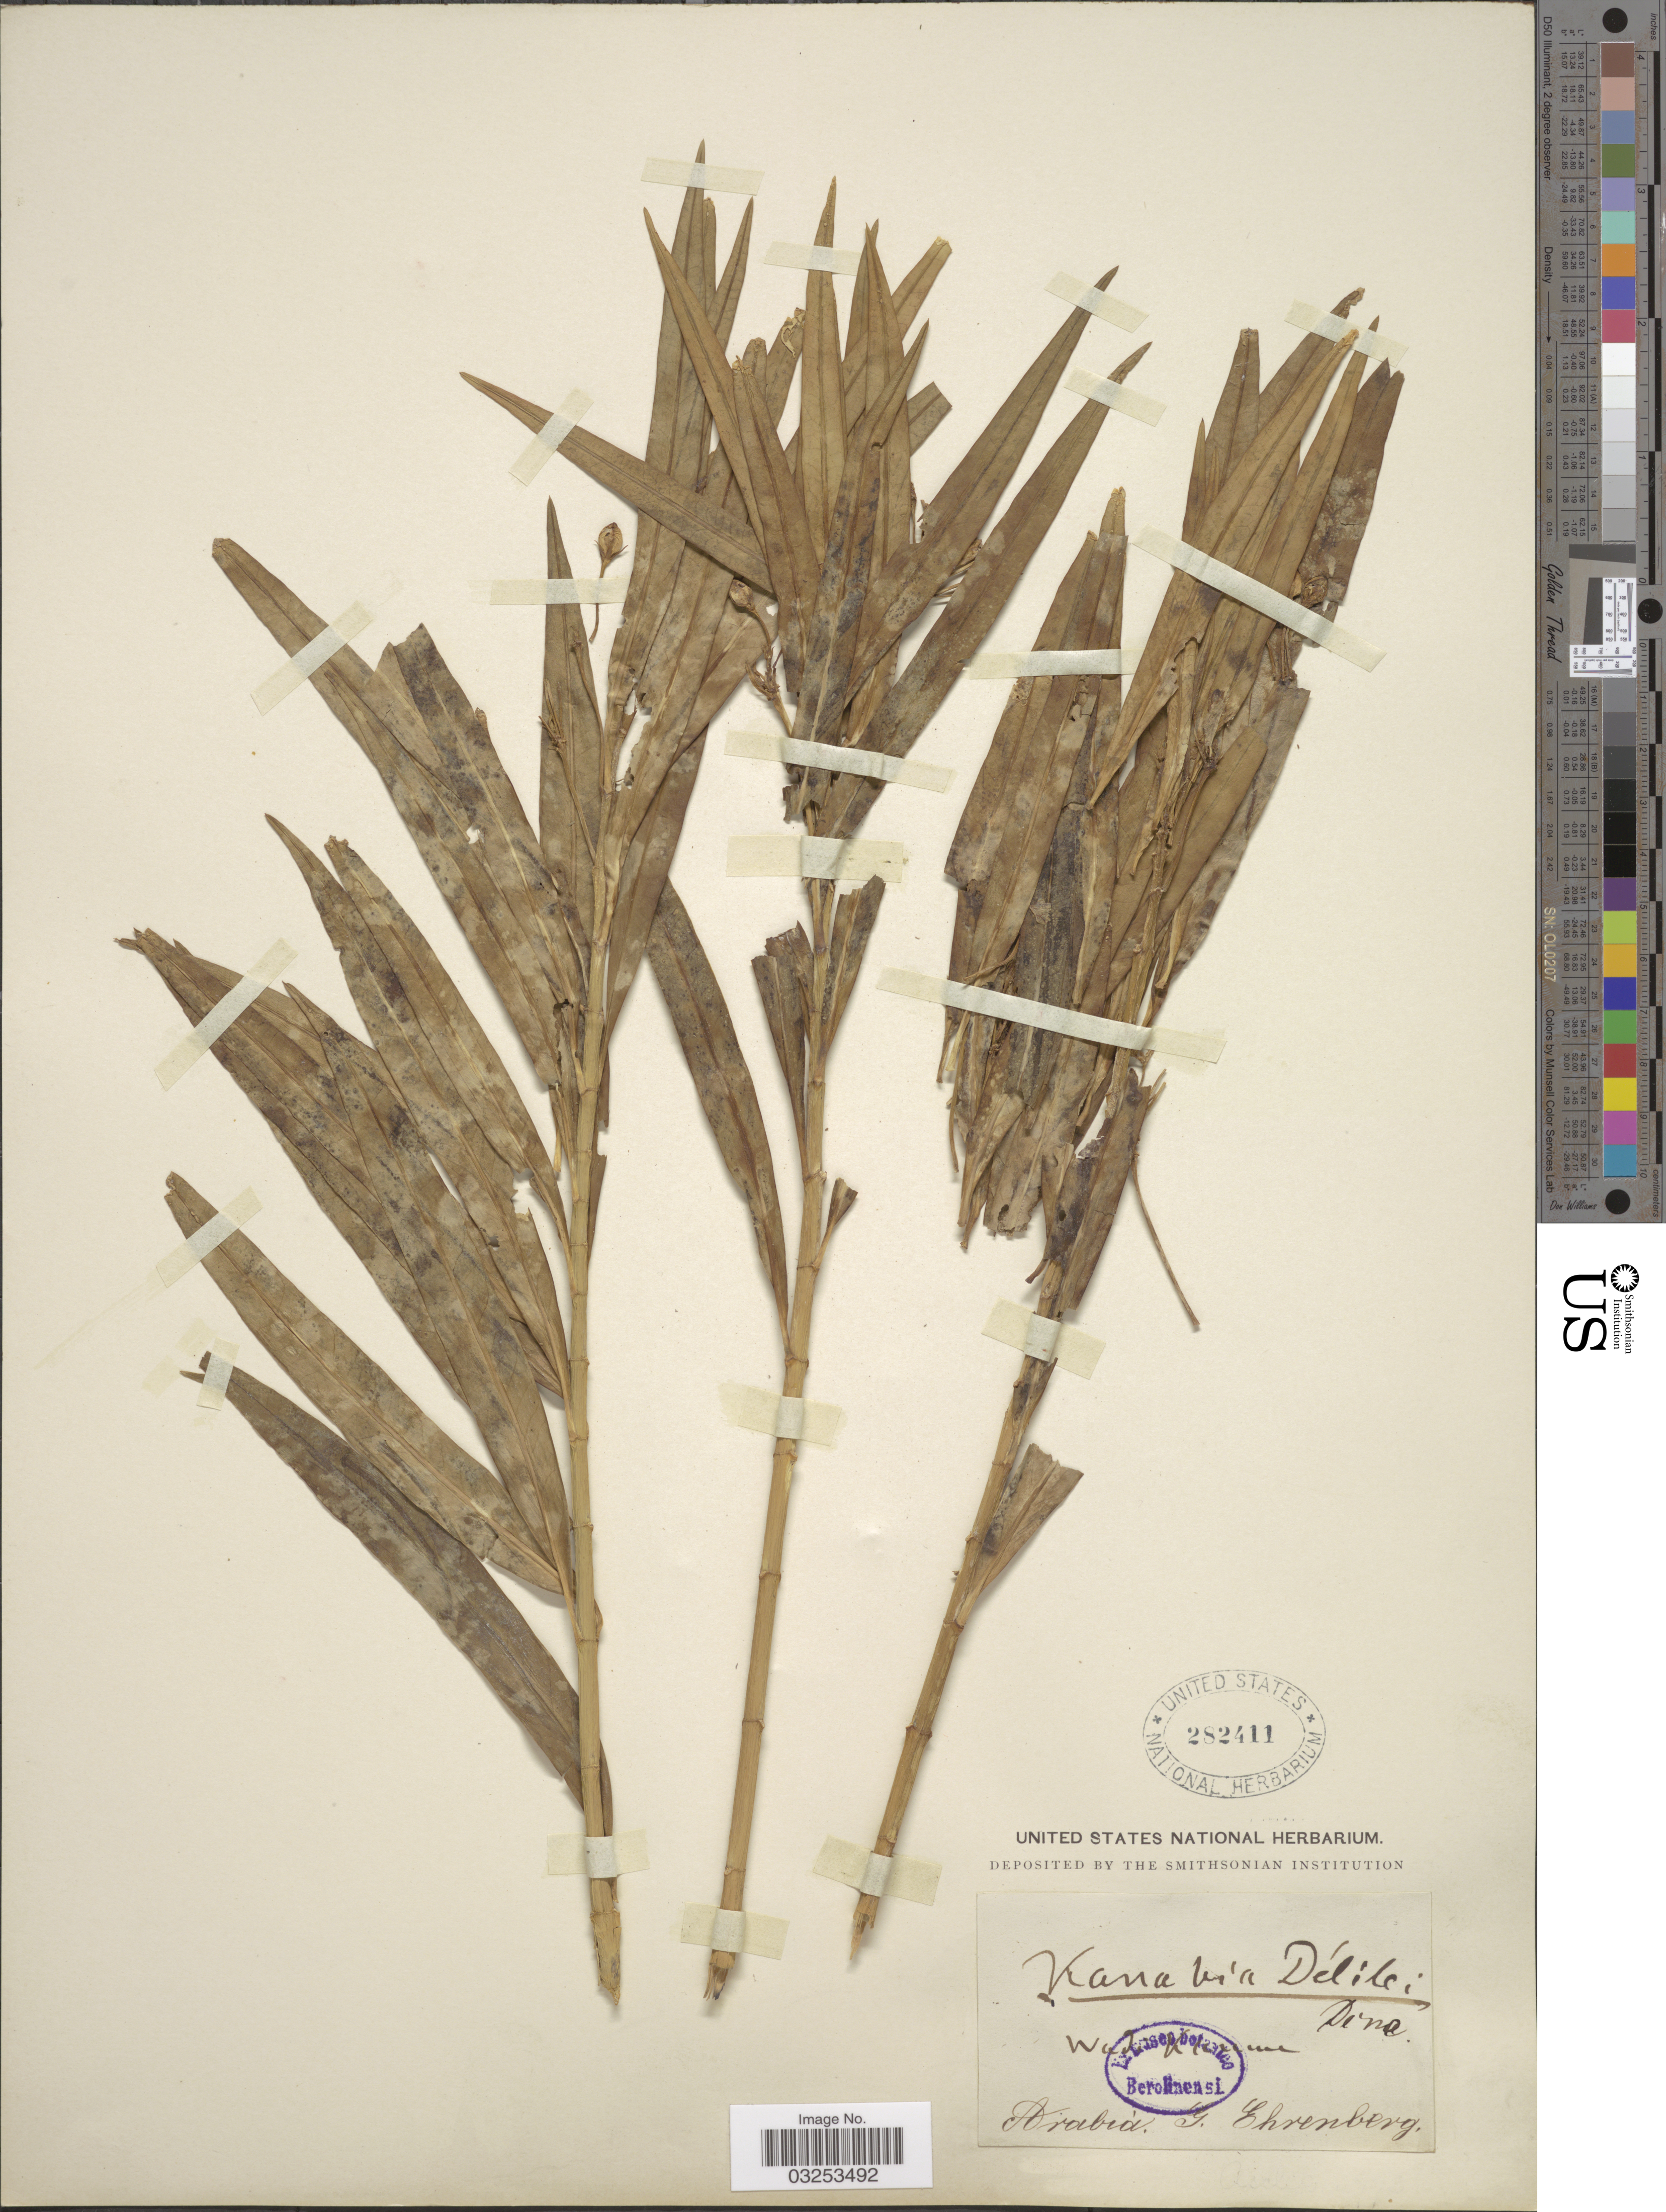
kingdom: Plantae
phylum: Tracheophyta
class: Magnoliopsida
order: Gentianales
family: Apocynaceae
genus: Kanahia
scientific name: Kanahia delilii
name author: Decne.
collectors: G. Ehrenberg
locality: Arabia.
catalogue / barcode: US 282411